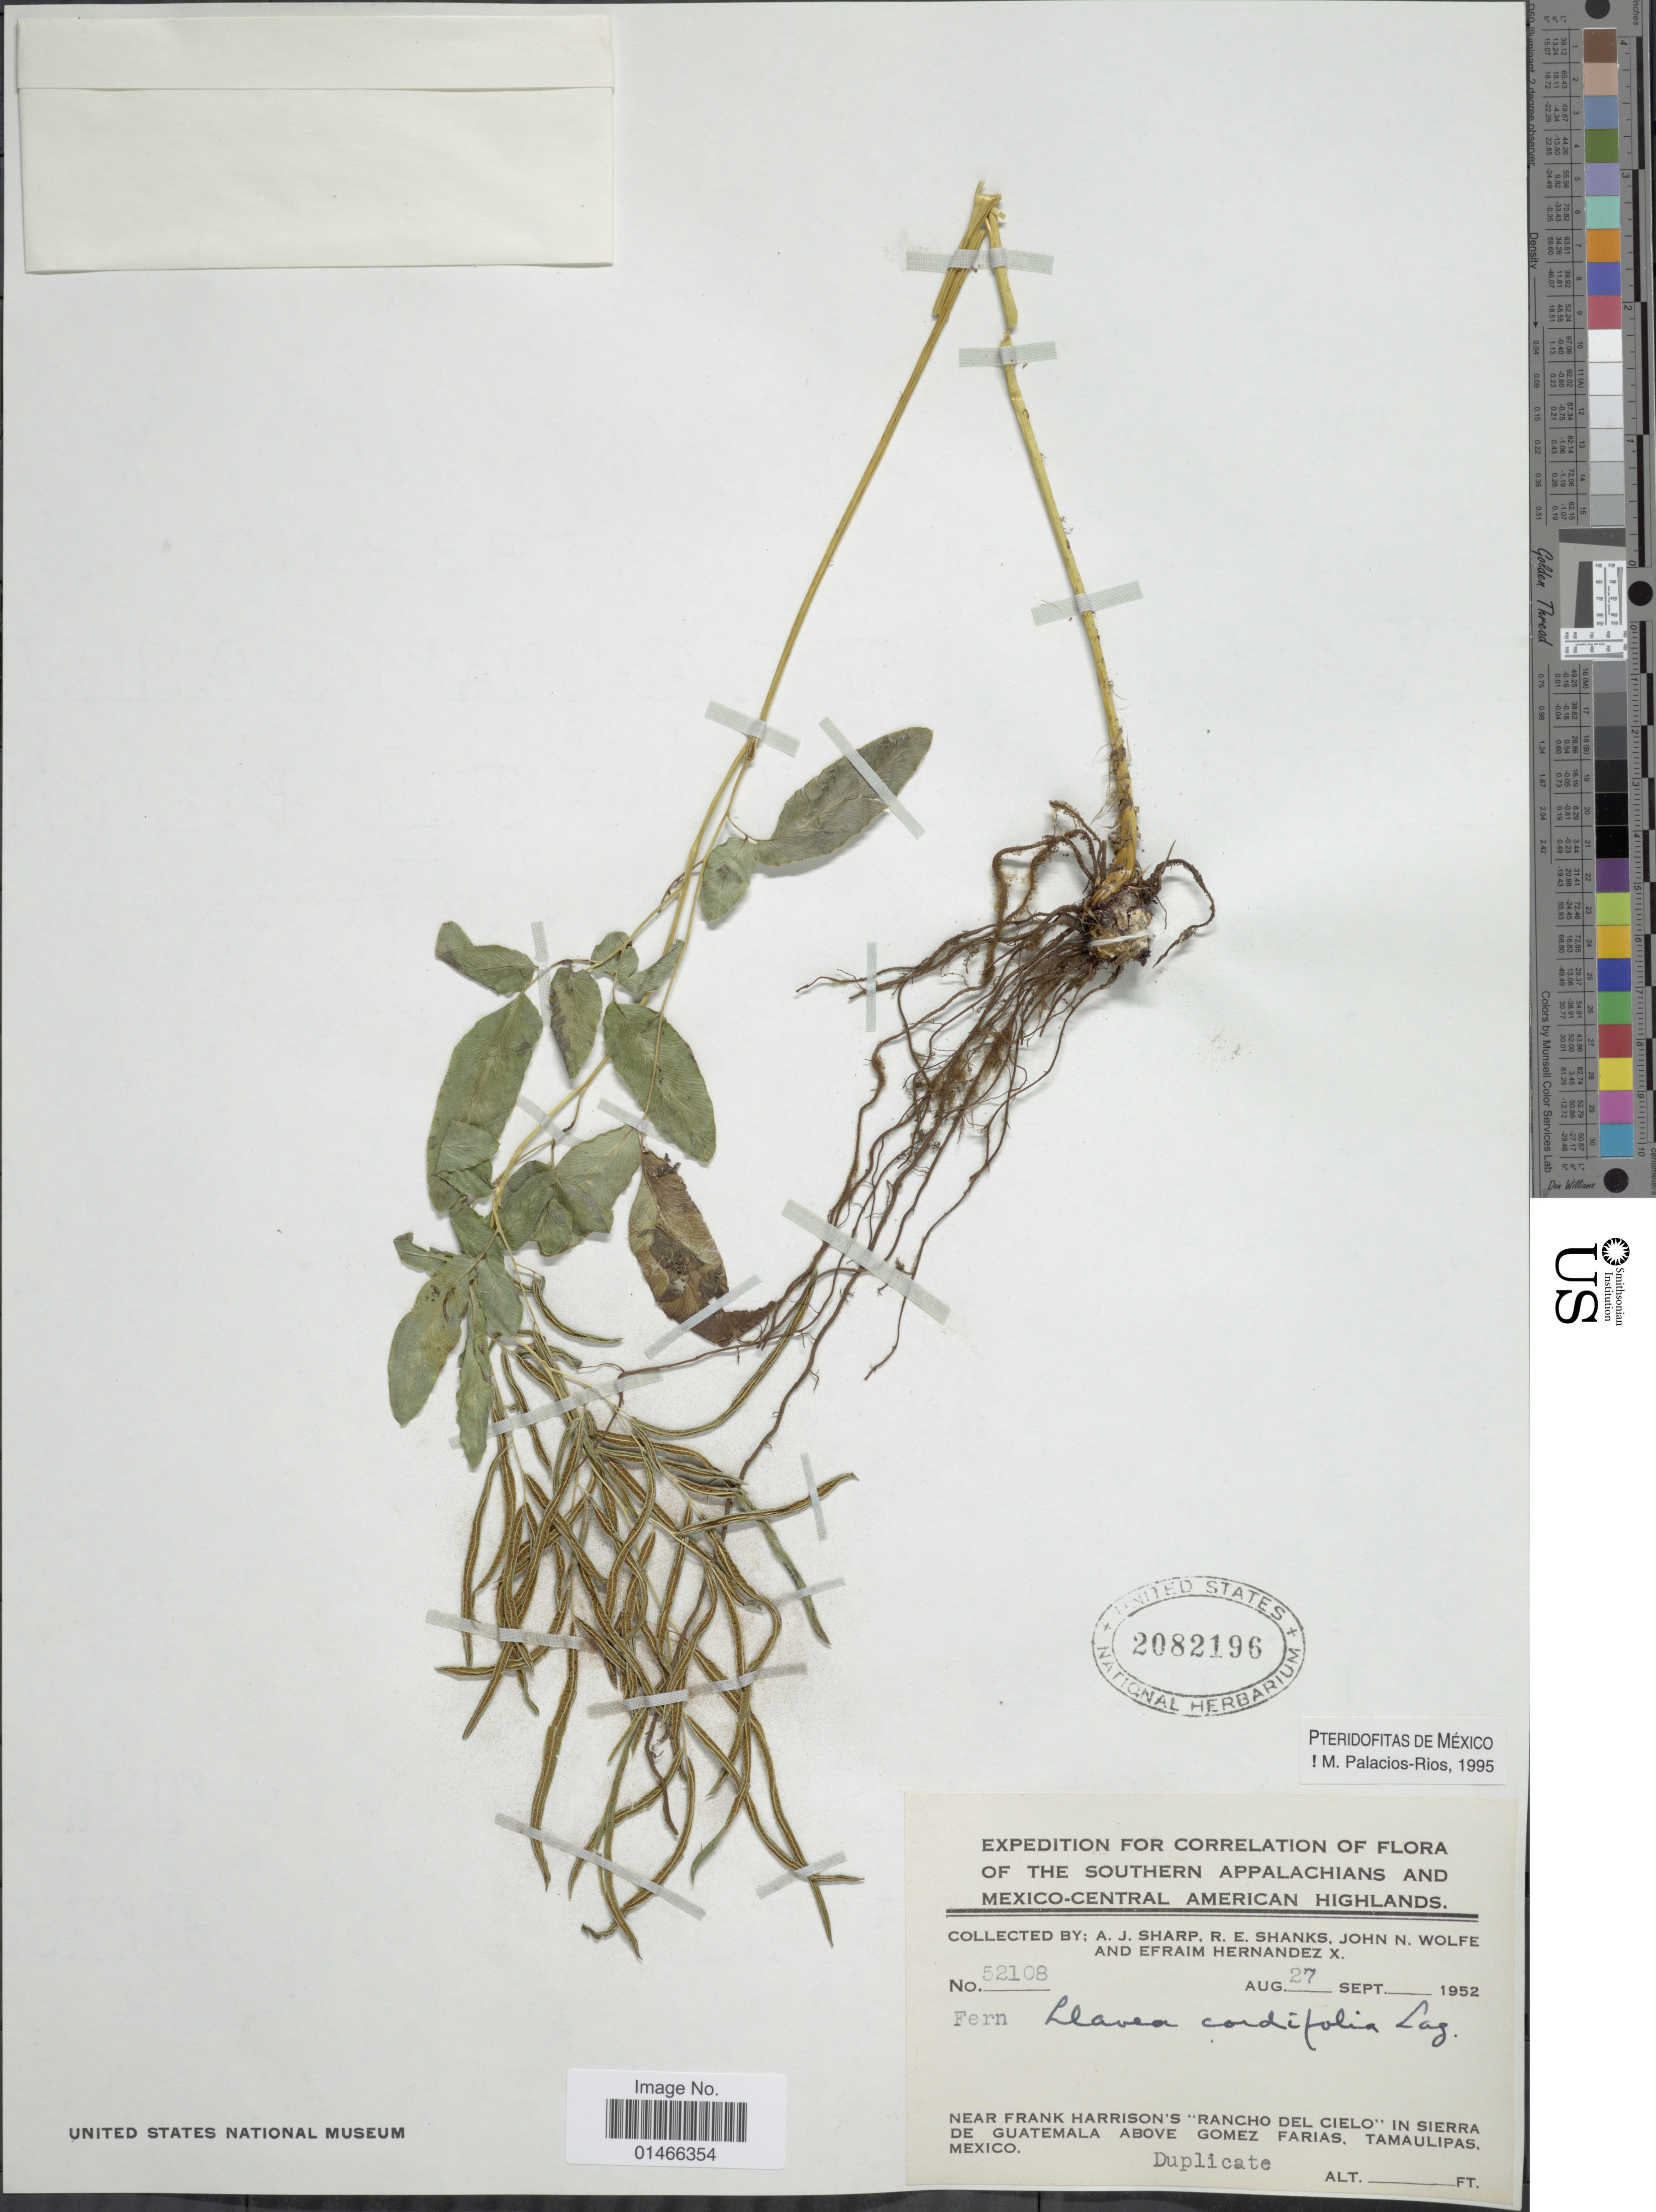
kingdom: Plantae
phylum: Tracheophyta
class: Polypodiopsida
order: Polypodiales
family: Pteridaceae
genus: Llavea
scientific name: Llavea cordifolia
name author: Lag.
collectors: A. J. Sharp, R. Shanks, J. Wolfe & E. Hernandez X.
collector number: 52108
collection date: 1952-08-27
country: Mexico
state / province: Tamaulipas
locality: Near Frank Harrison's 'Rancho Del Cielo' in Sierra de Guatemala above Gomez Farias.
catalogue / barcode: US 2082196